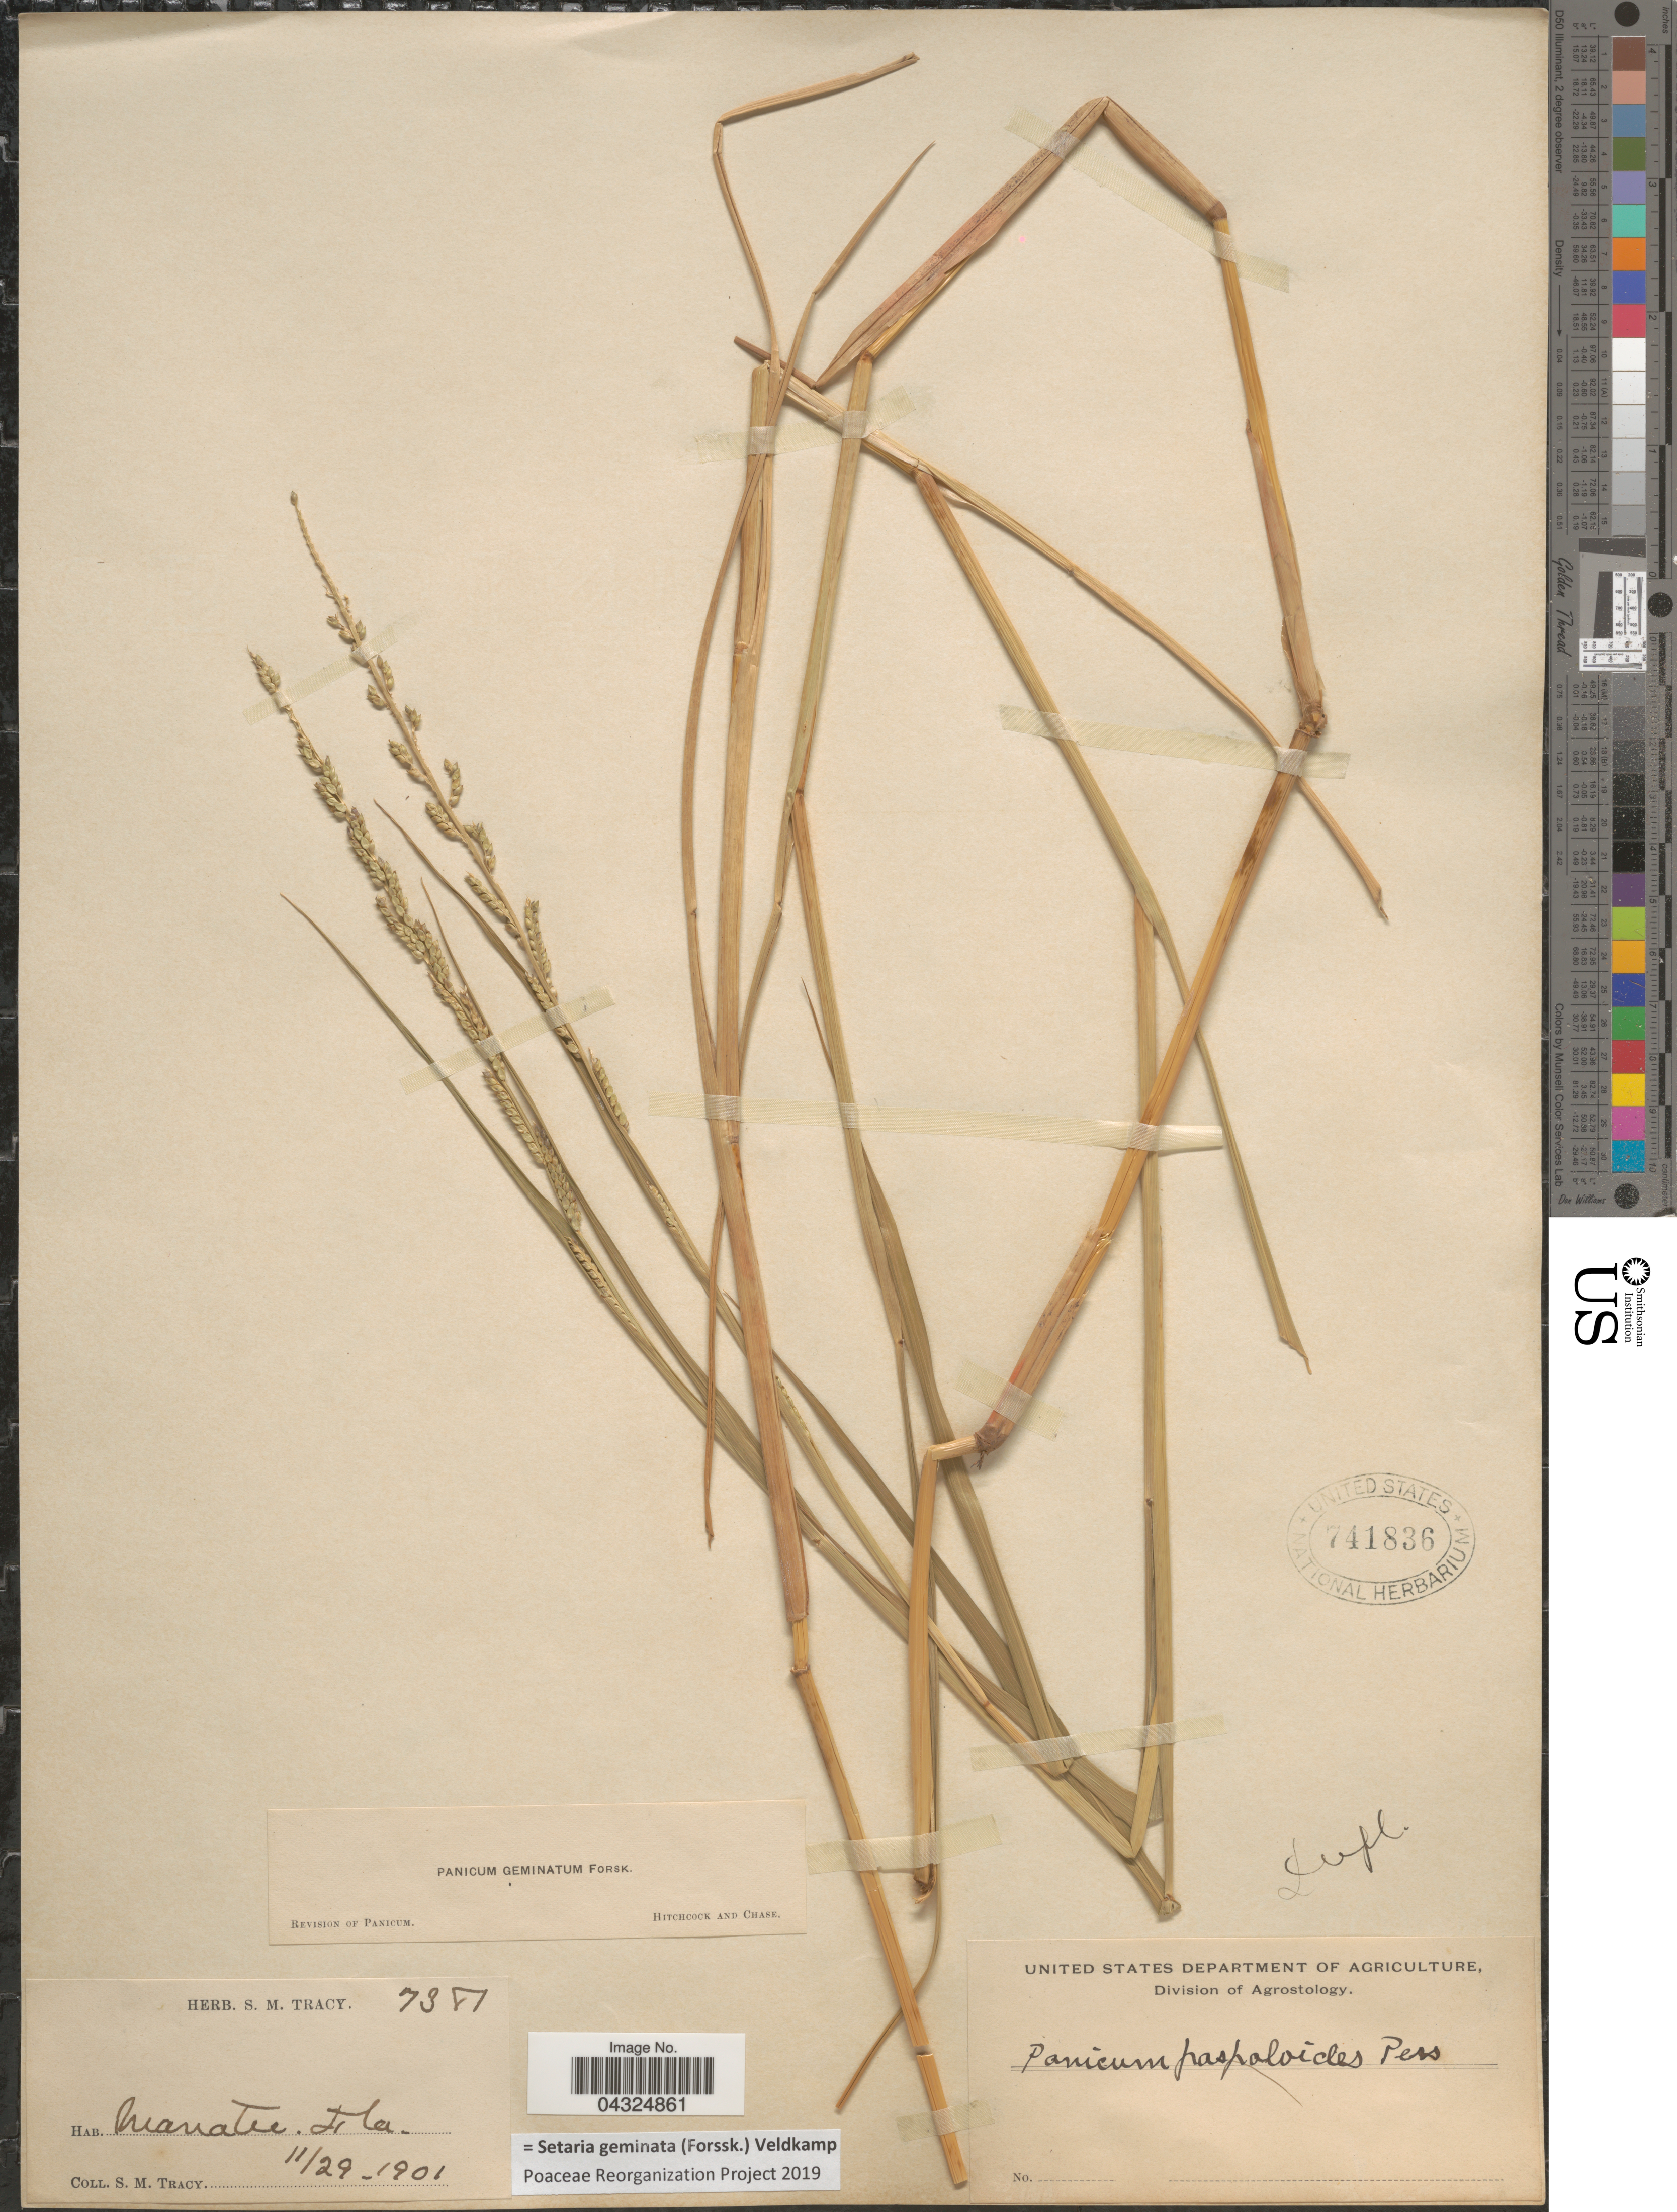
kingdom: Plantae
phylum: Tracheophyta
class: Liliopsida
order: Poales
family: Poaceae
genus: Setaria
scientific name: Setaria geminata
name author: (Forssk.) Veldkamp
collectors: S. M. Tracy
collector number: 7381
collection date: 1901-11-29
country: United States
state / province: Florida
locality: Manatee.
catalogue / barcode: US 741836